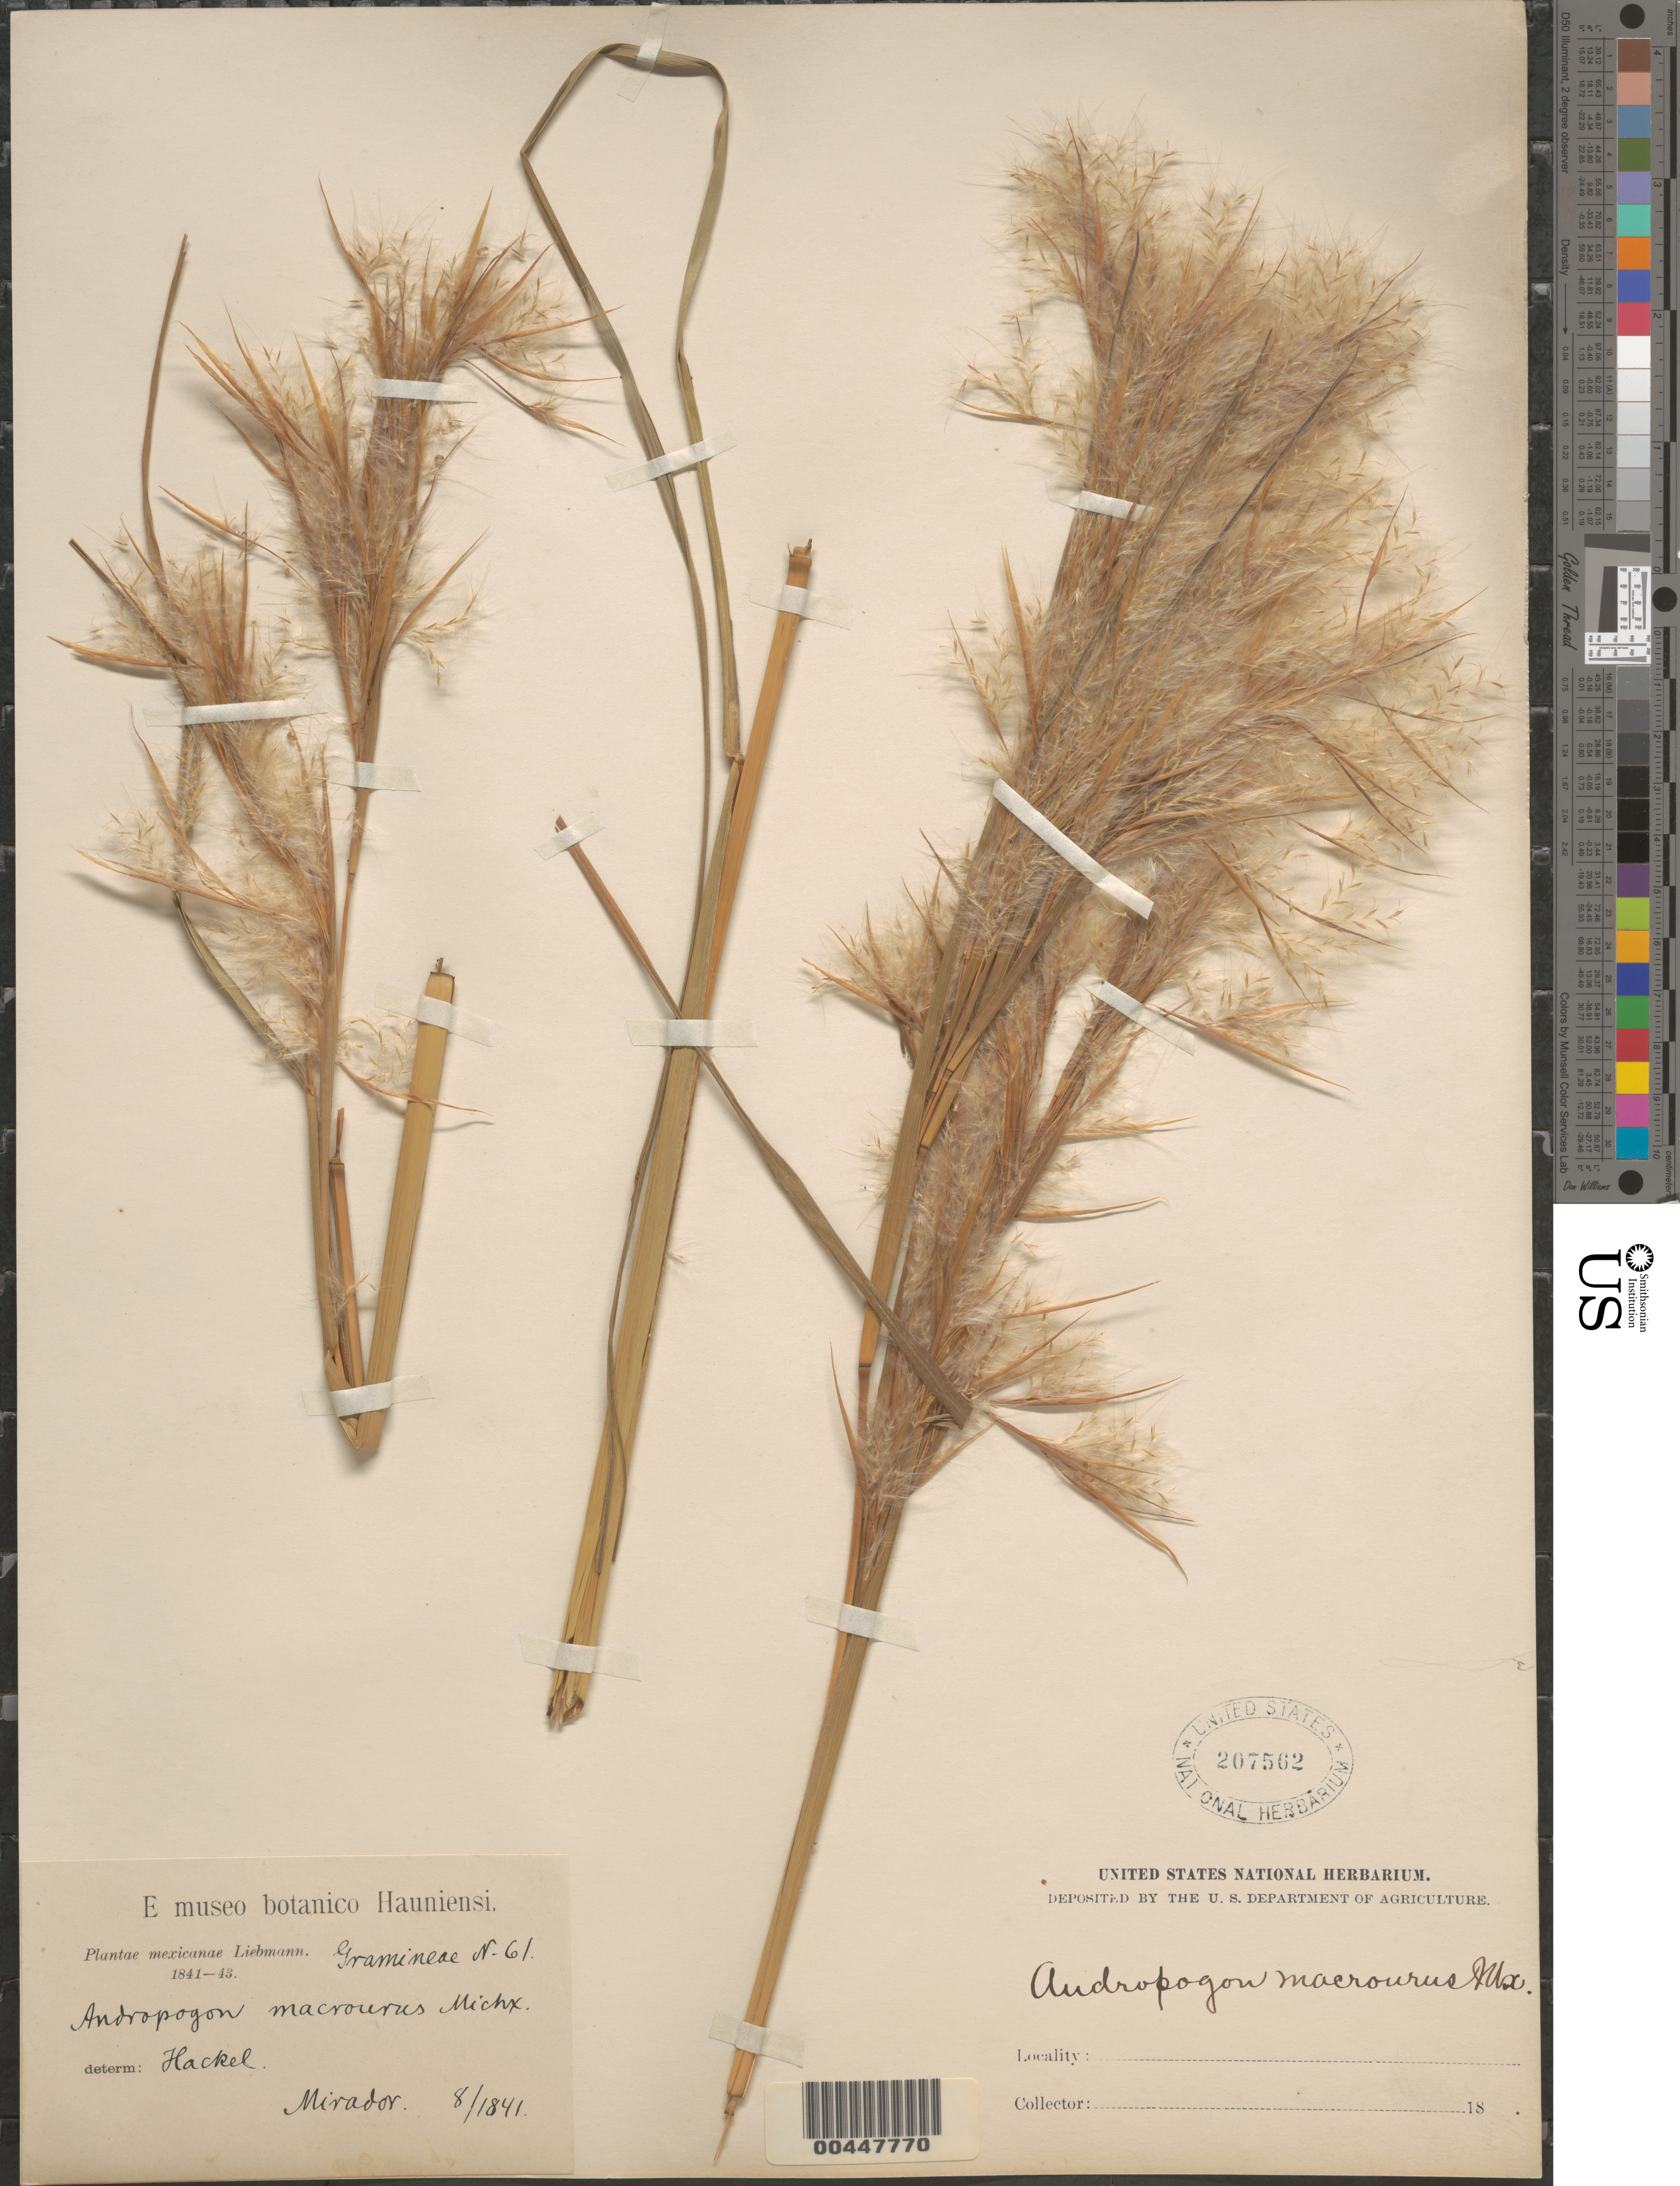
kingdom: Plantae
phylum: Tracheophyta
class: Liliopsida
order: Poales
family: Poaceae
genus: Andropogon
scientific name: Andropogon glomeratus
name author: (Walter) Britton, Stearns & Poggenb.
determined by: Hackel, E.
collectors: F. M. Liebmann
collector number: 61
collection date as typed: Aug 1841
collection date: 1841-08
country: Mexico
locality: Mirador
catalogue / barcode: US 207562